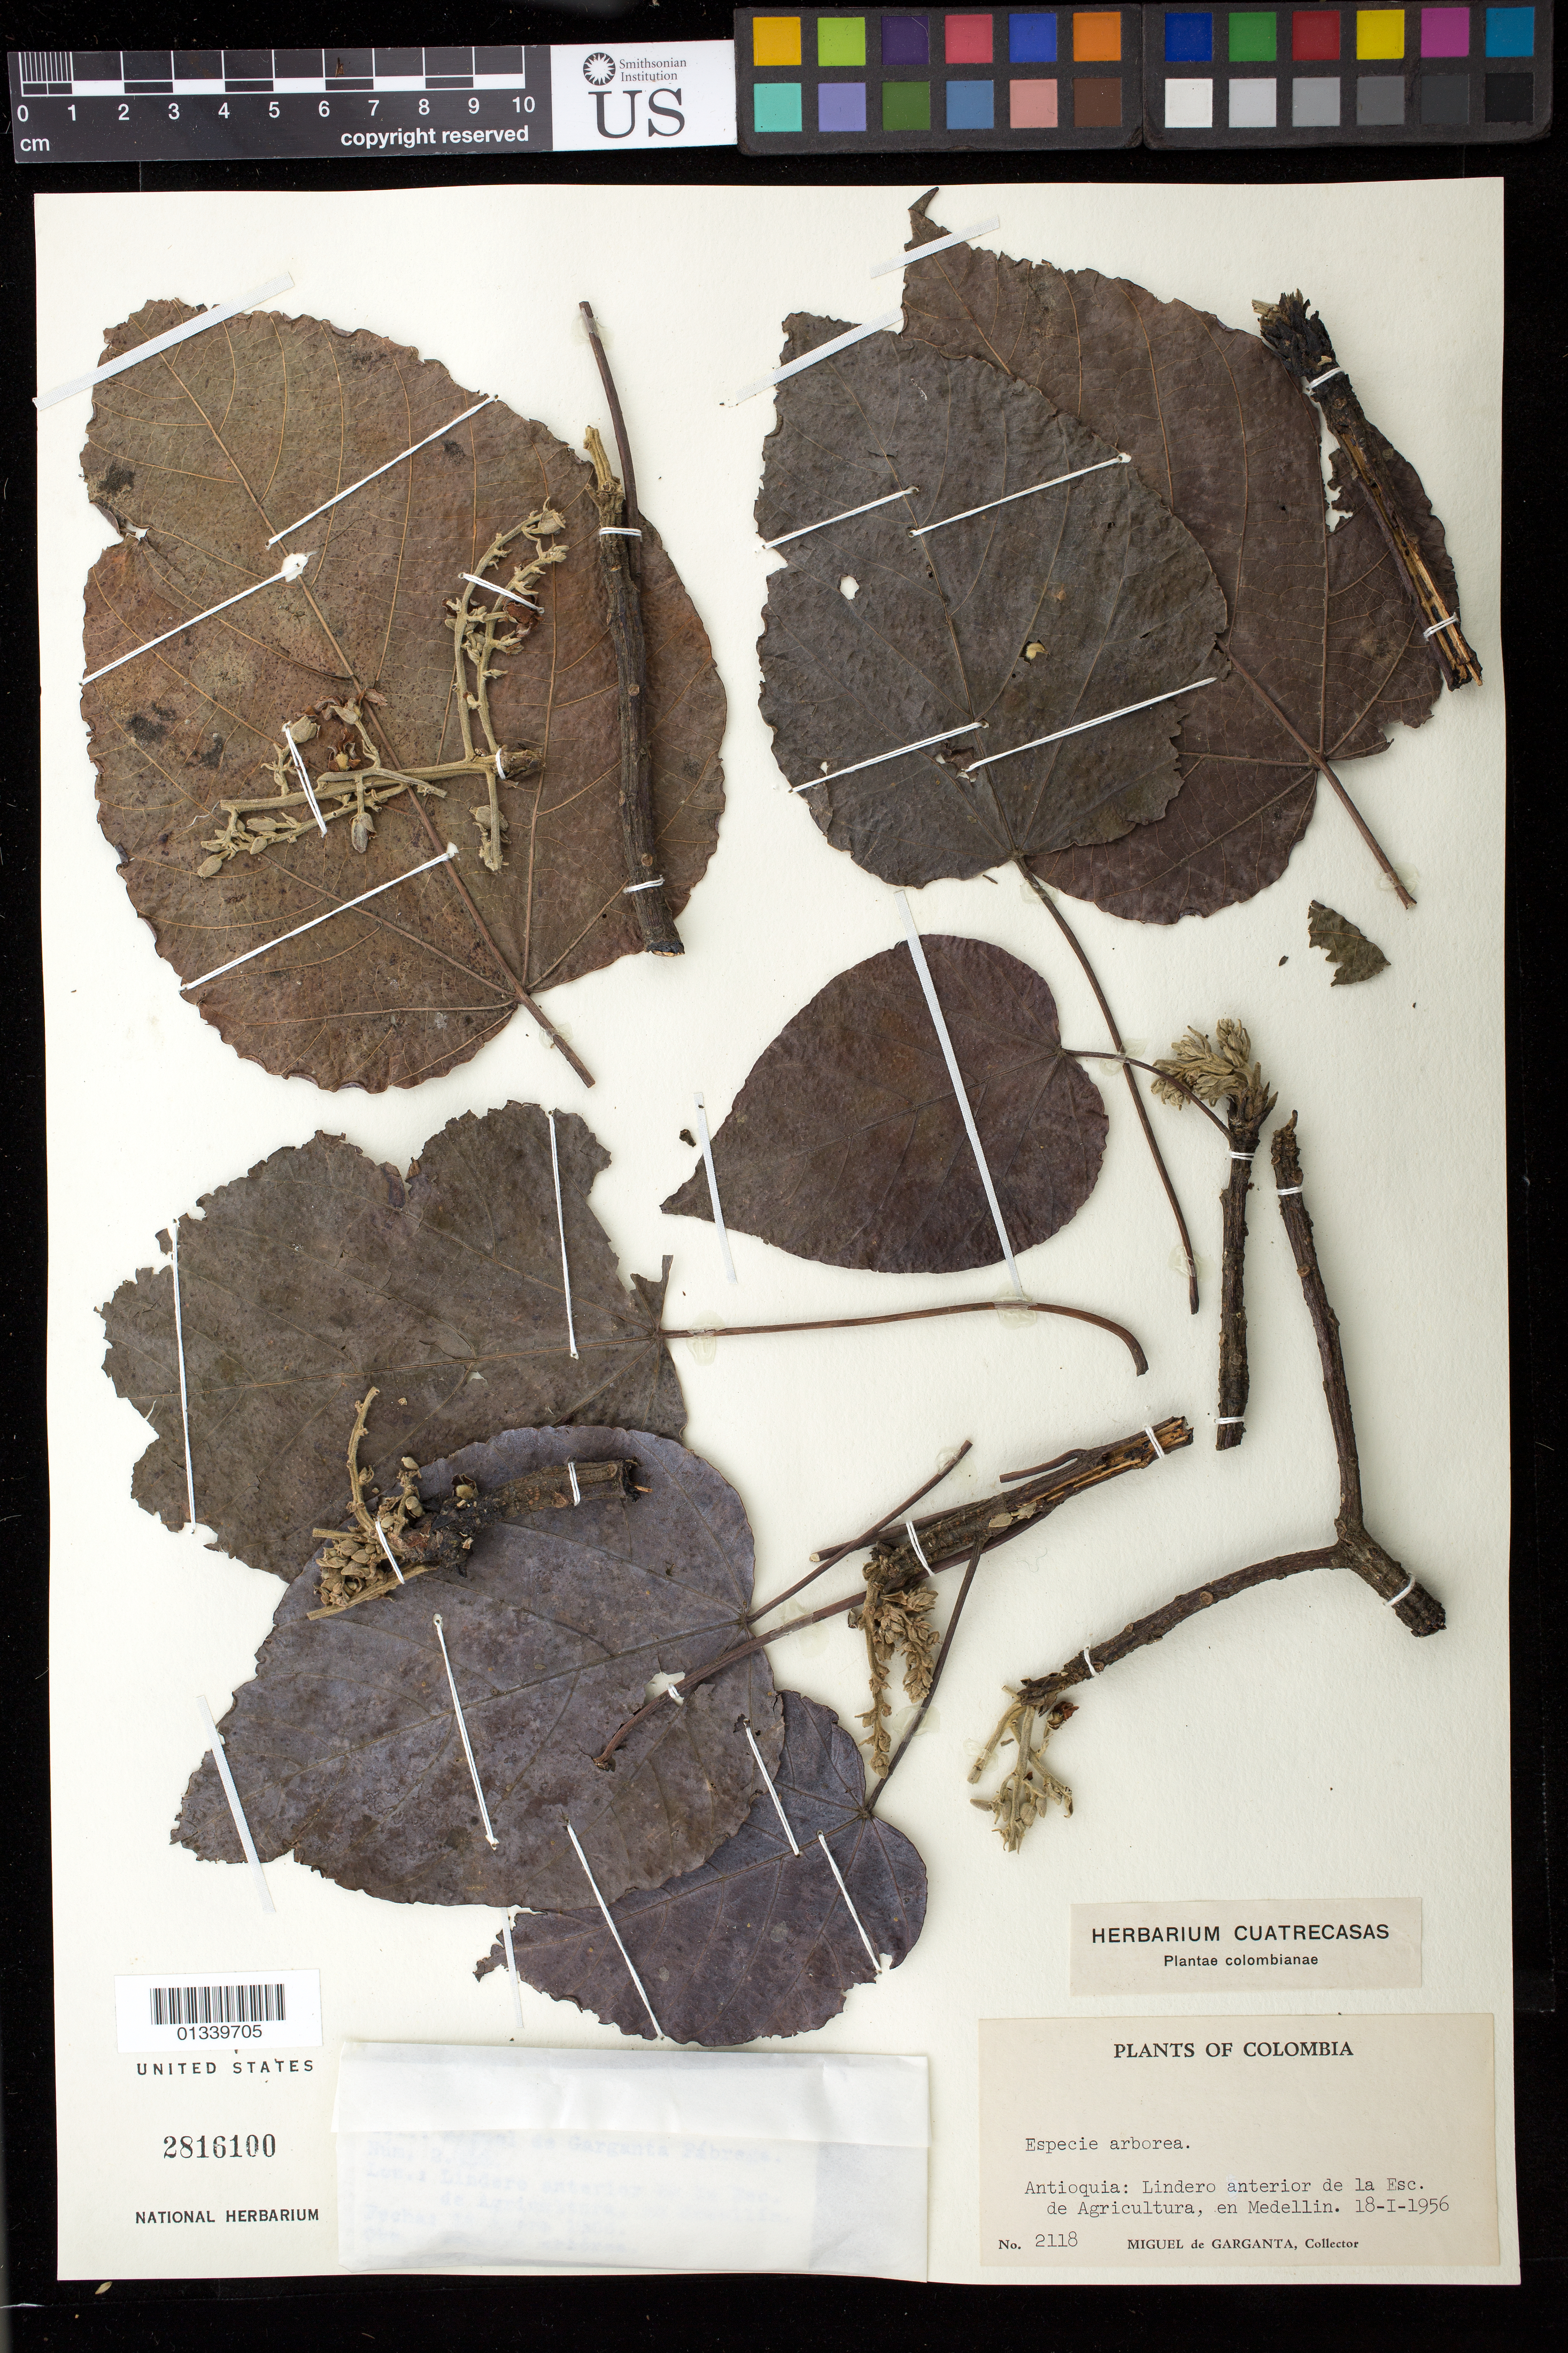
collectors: M. Garganta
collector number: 2118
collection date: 1956-01-18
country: Colombia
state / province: Antioquia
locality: Lindero anterior de la Esc. De Argricultura, en Medellin.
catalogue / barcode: US 2816100